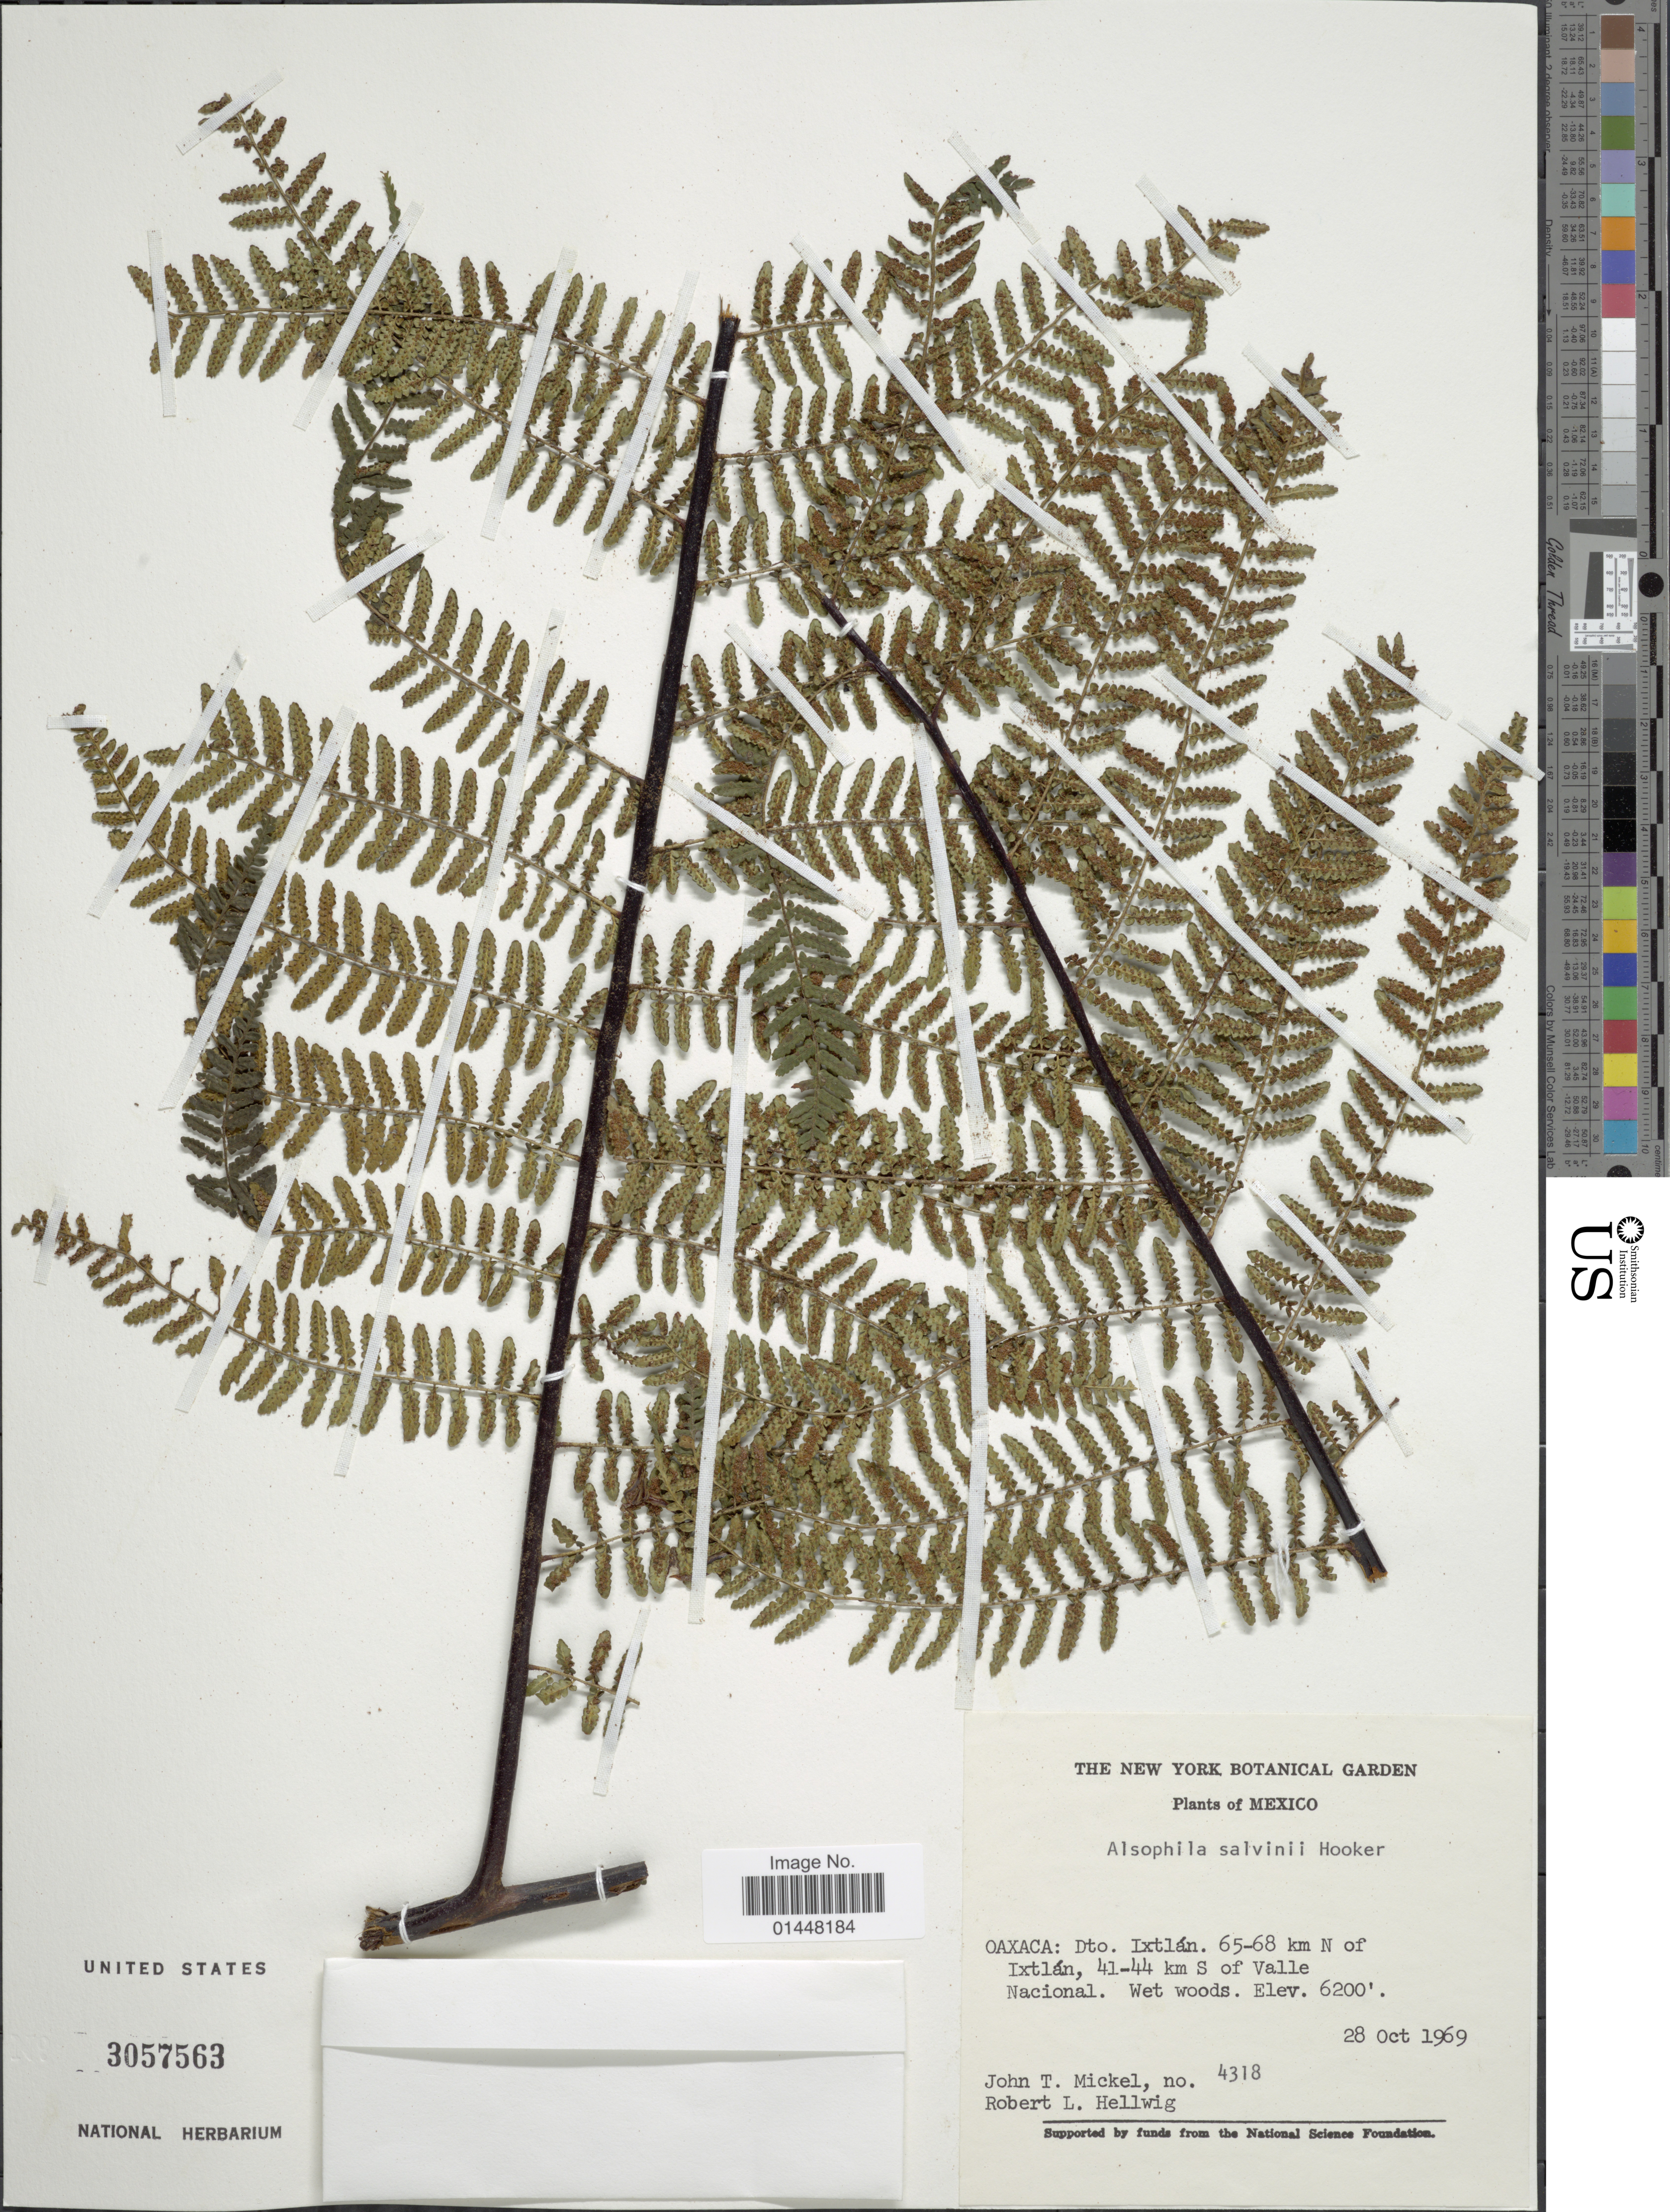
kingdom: Plantae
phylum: Tracheophyta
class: Polypodiopsida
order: Cyatheales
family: Cyatheaceae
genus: Gymnosphaera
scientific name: Gymnosphaera salvinii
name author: (Hook.)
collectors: J. T. Mickel & R. Hellwig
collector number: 4318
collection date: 1969-10-28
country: Mexico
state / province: Oaxaca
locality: Ixtlan. 68-68 km N of Ixtlan, 41-44 km S of Valle Nacional. wet woods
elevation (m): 1890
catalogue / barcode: US 3057563